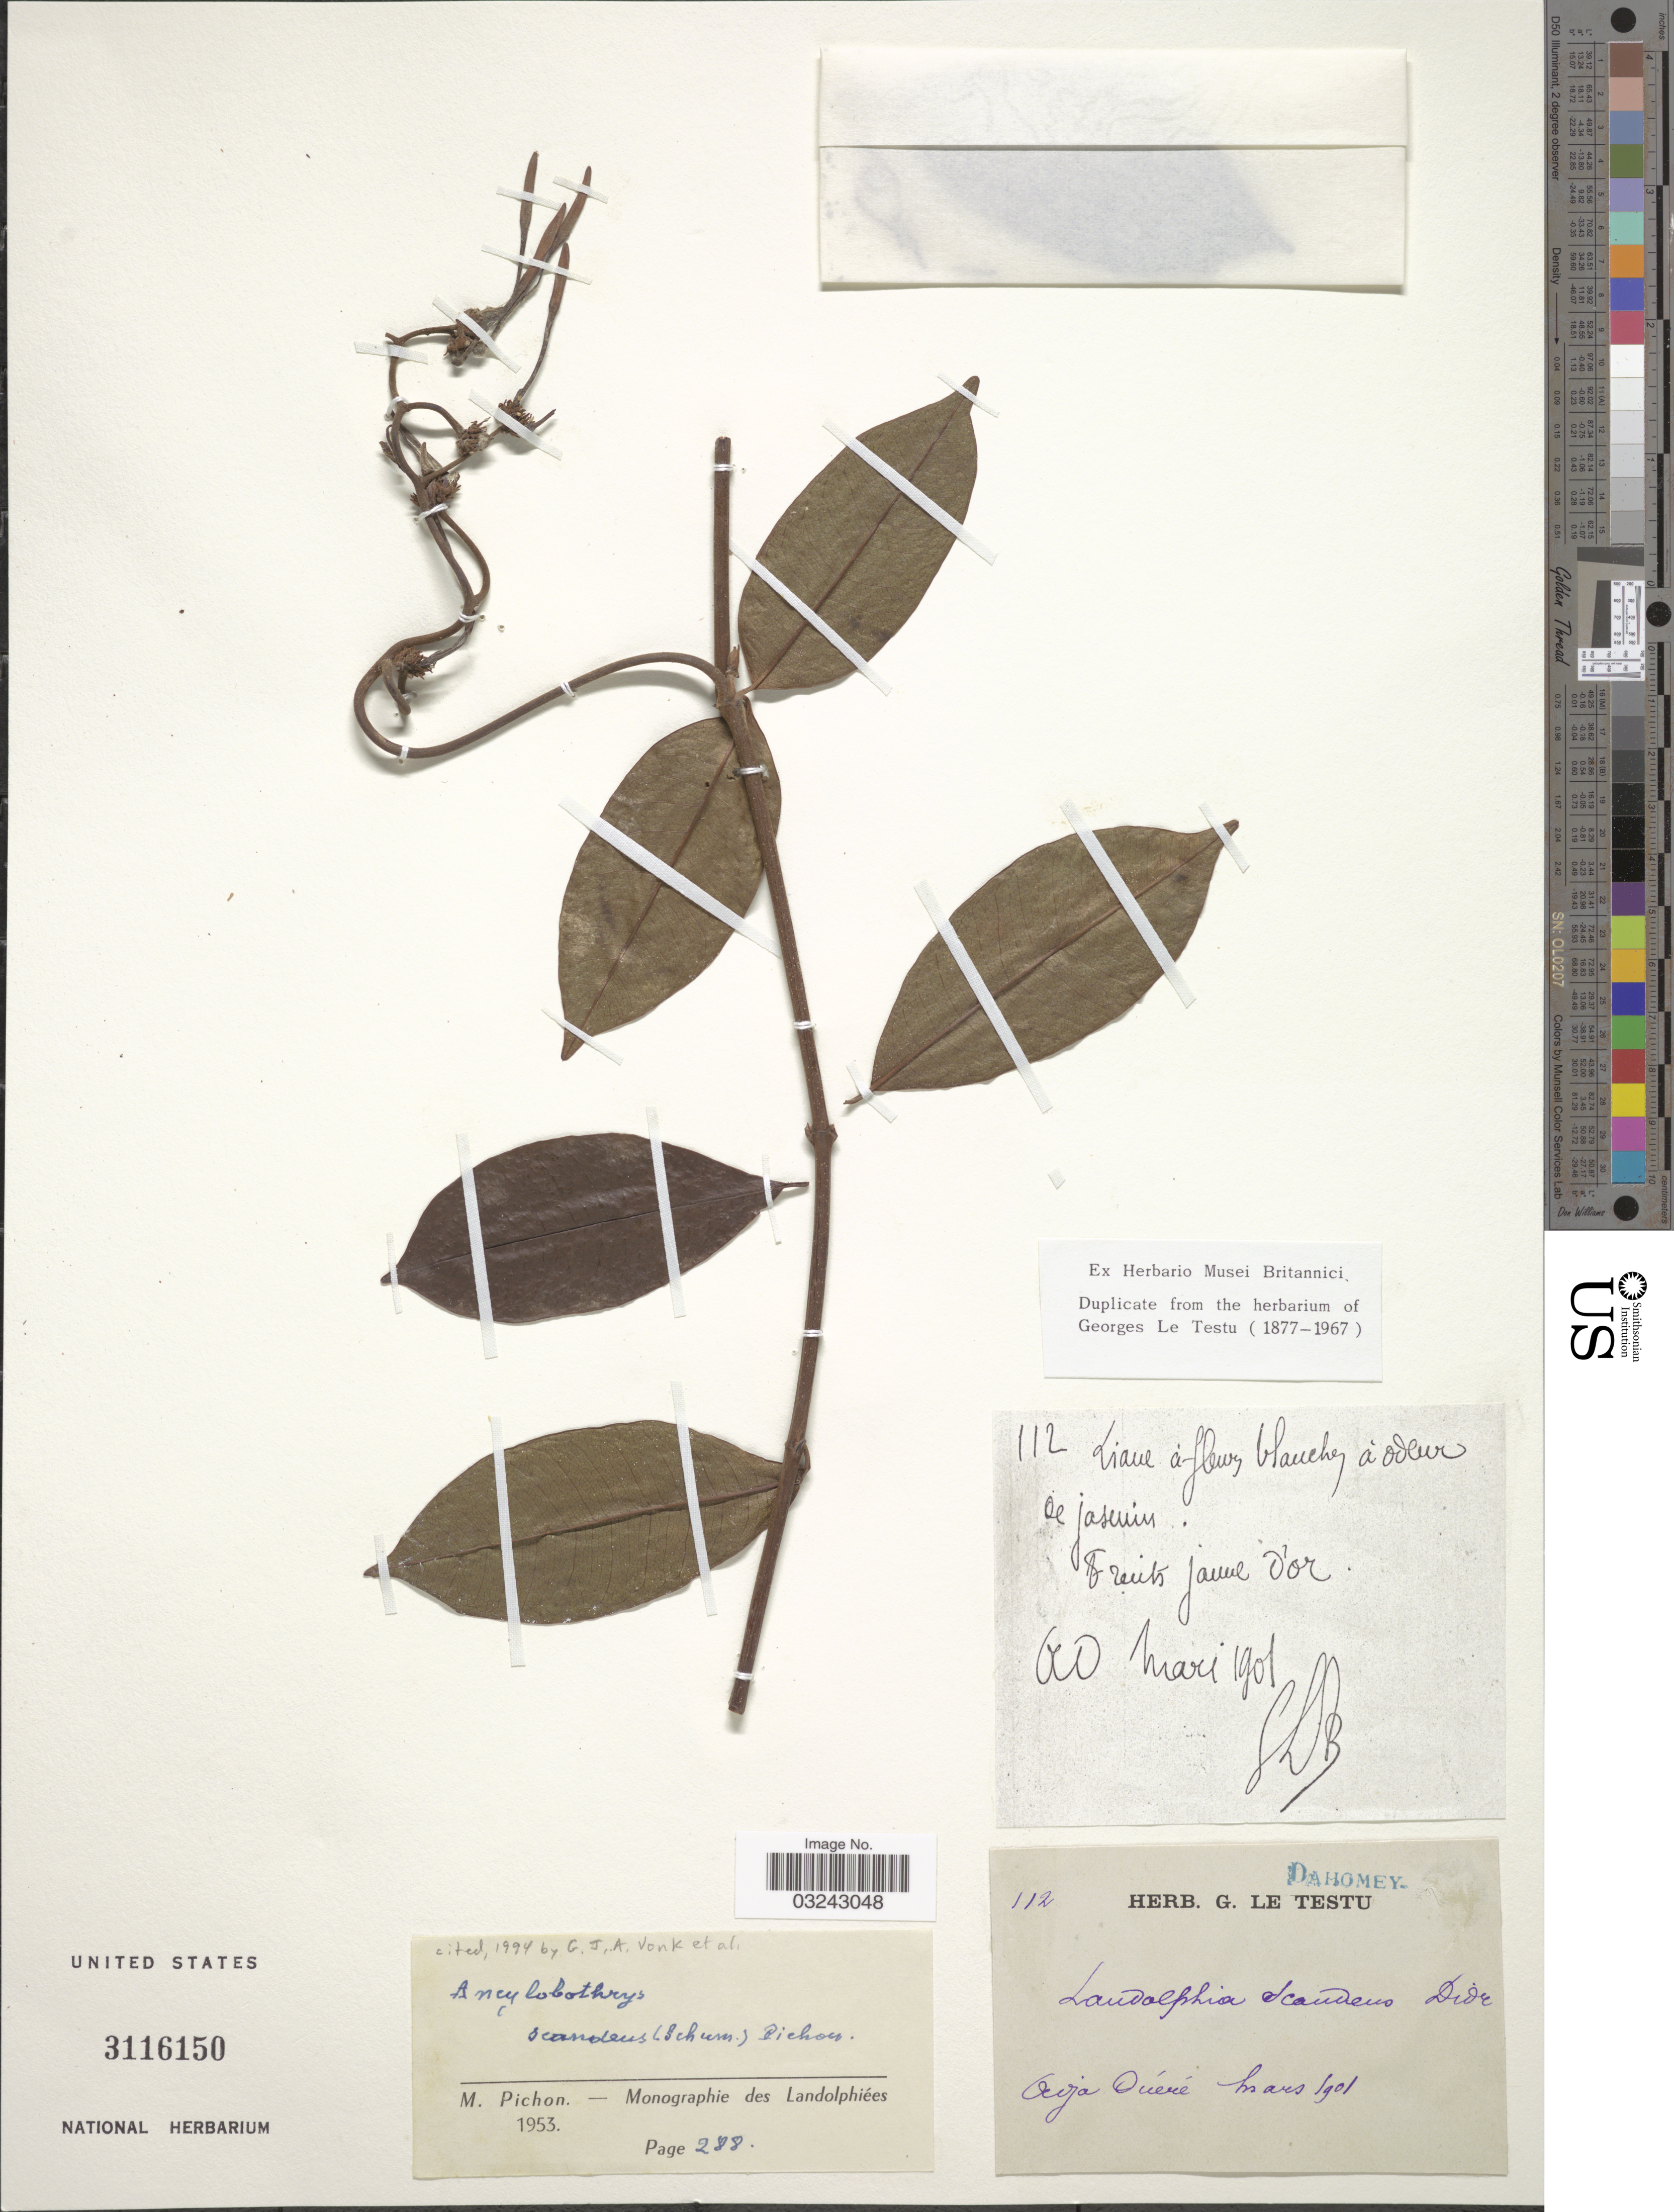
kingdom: Plantae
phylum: Tracheophyta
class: Magnoliopsida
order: Gentianales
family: Apocynaceae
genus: Ancylobothrys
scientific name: Ancylobothrys scandens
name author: (Schumach.) Pichon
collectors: G. D. B.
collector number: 112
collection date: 1901-03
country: Benin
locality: Dahomey, Adja Oúeré.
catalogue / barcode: US 3116150